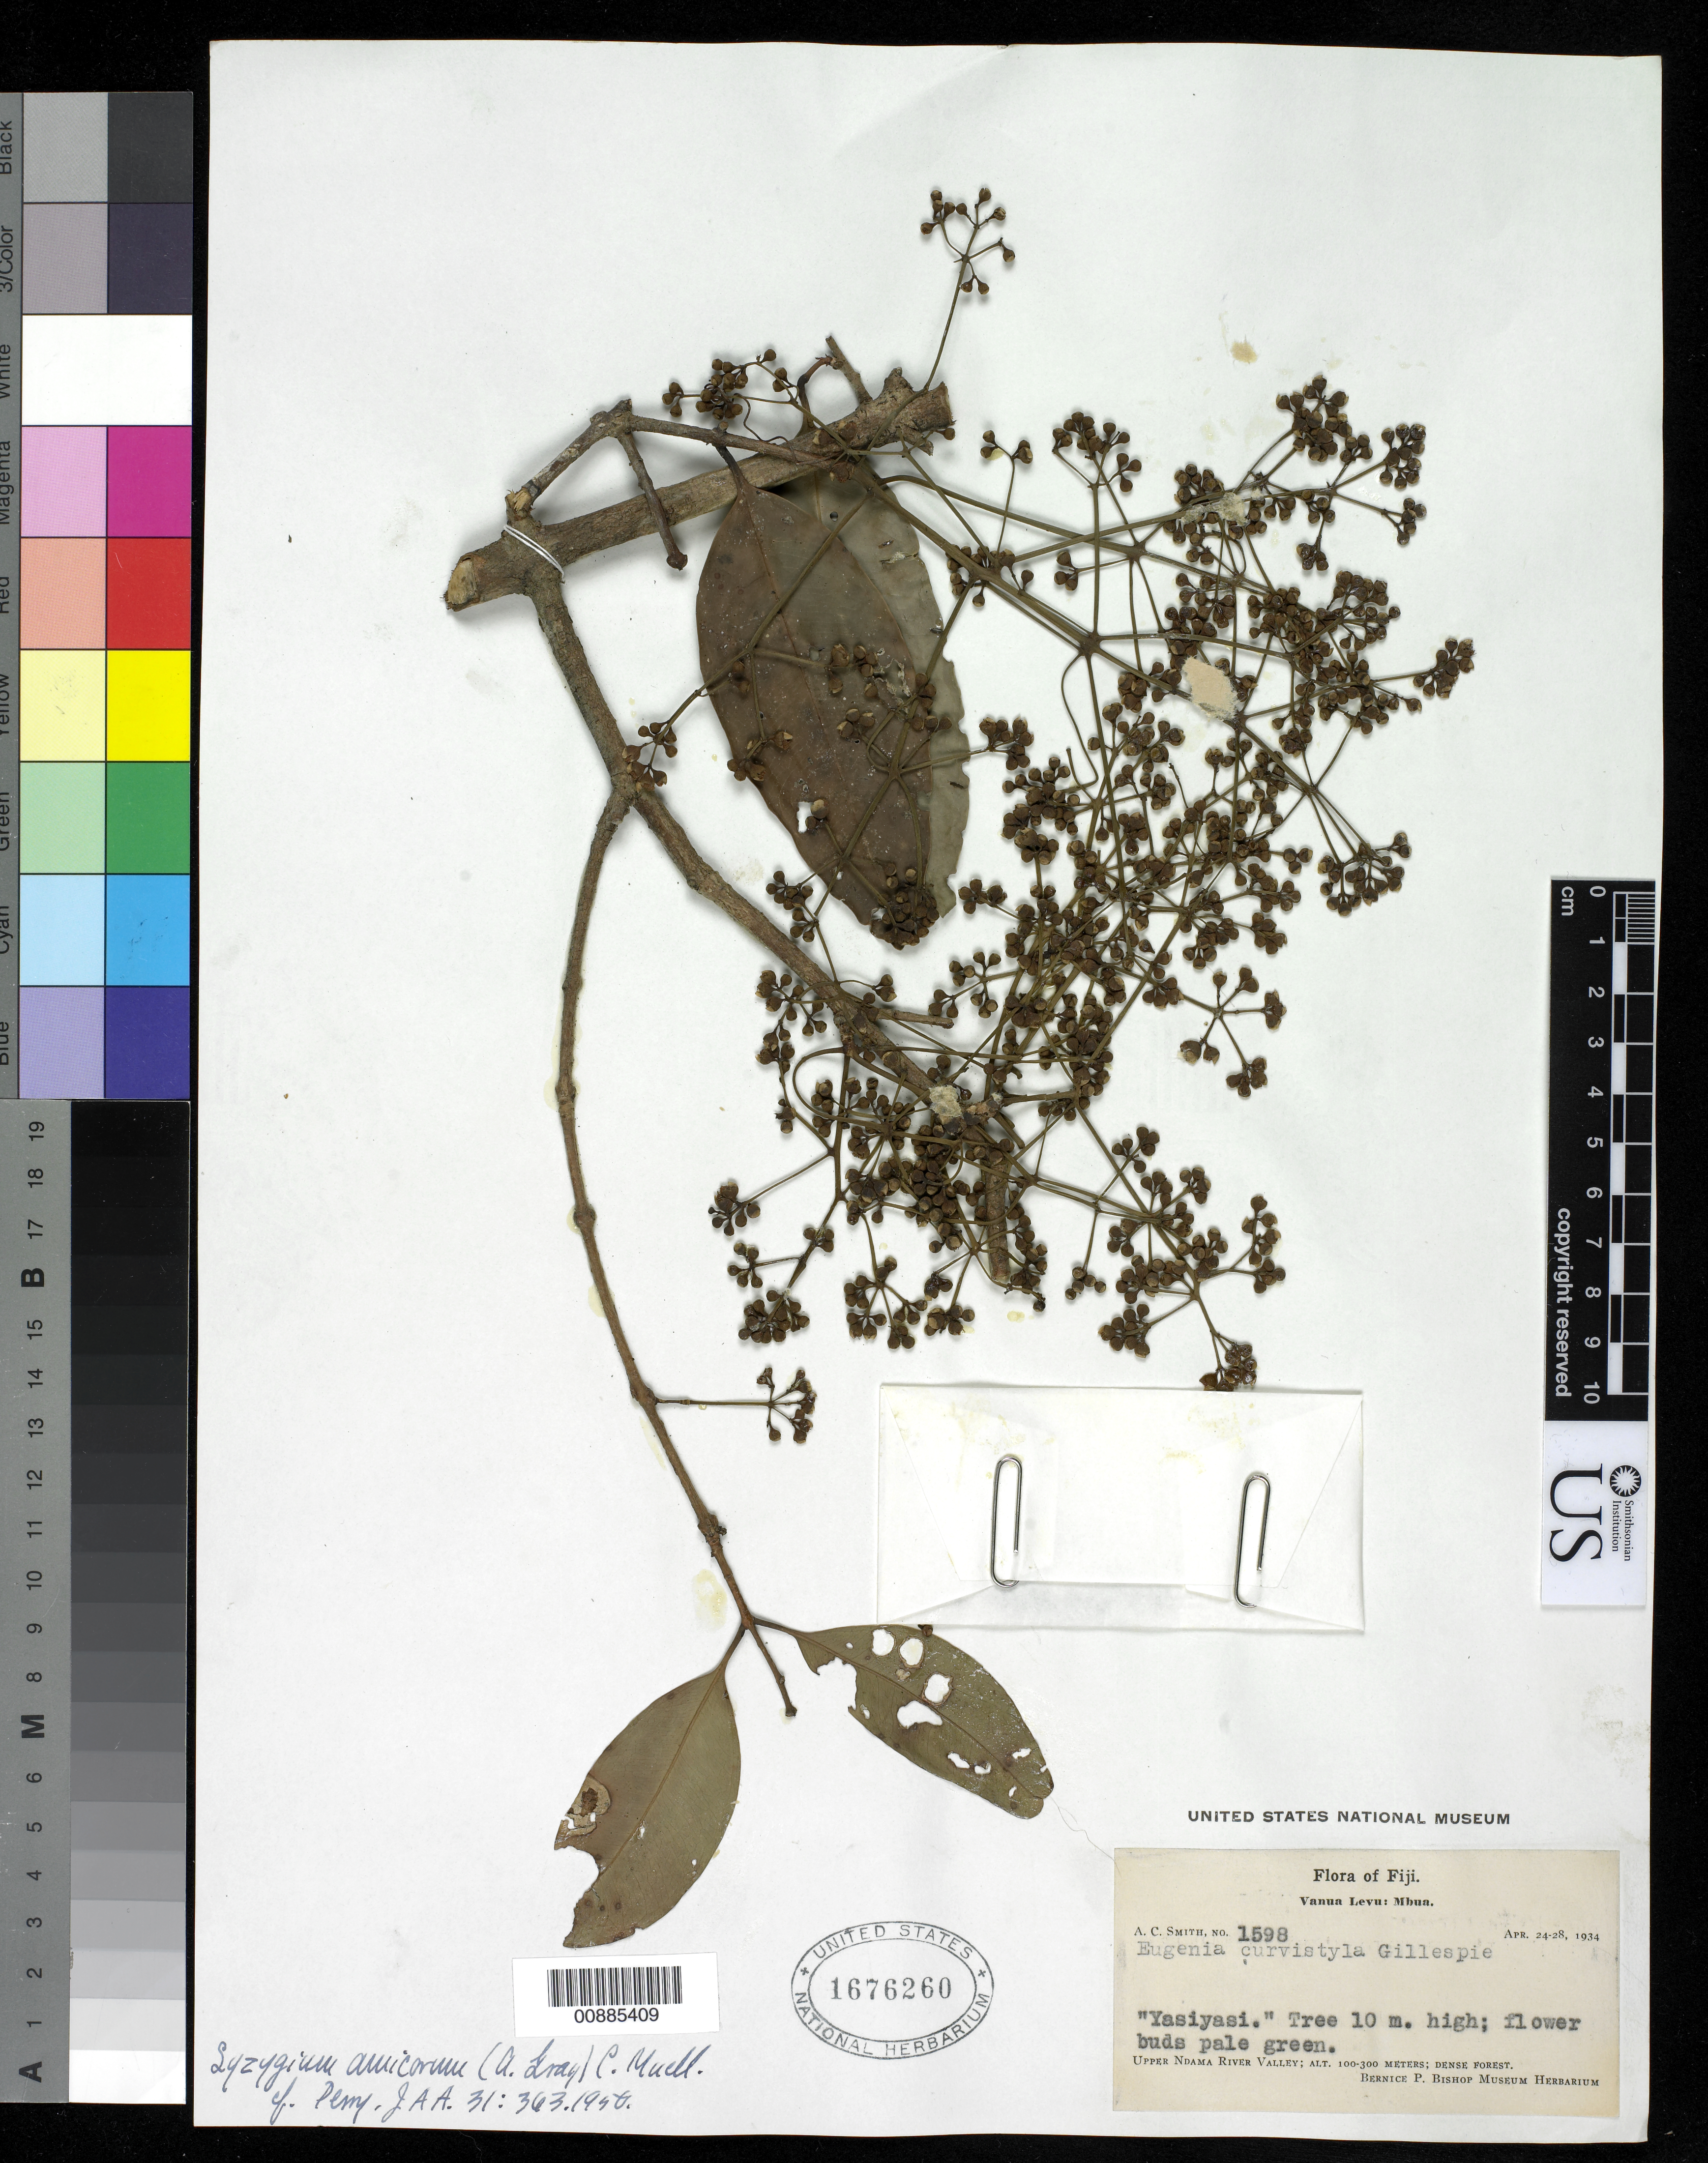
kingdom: Plantae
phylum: Tracheophyta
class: Magnoliopsida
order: Myrtales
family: Myrtaceae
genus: Syzygium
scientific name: Syzygium amicorum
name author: (A. Gray) K. Müller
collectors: C. A. Smith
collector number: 1598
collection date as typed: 24 Apr 1934 to 28 Apr 1934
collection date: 1934-04-24/1934-04-28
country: Fiji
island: Vanua Levu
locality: upper Ndama River Valley.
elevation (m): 100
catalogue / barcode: US 1676260